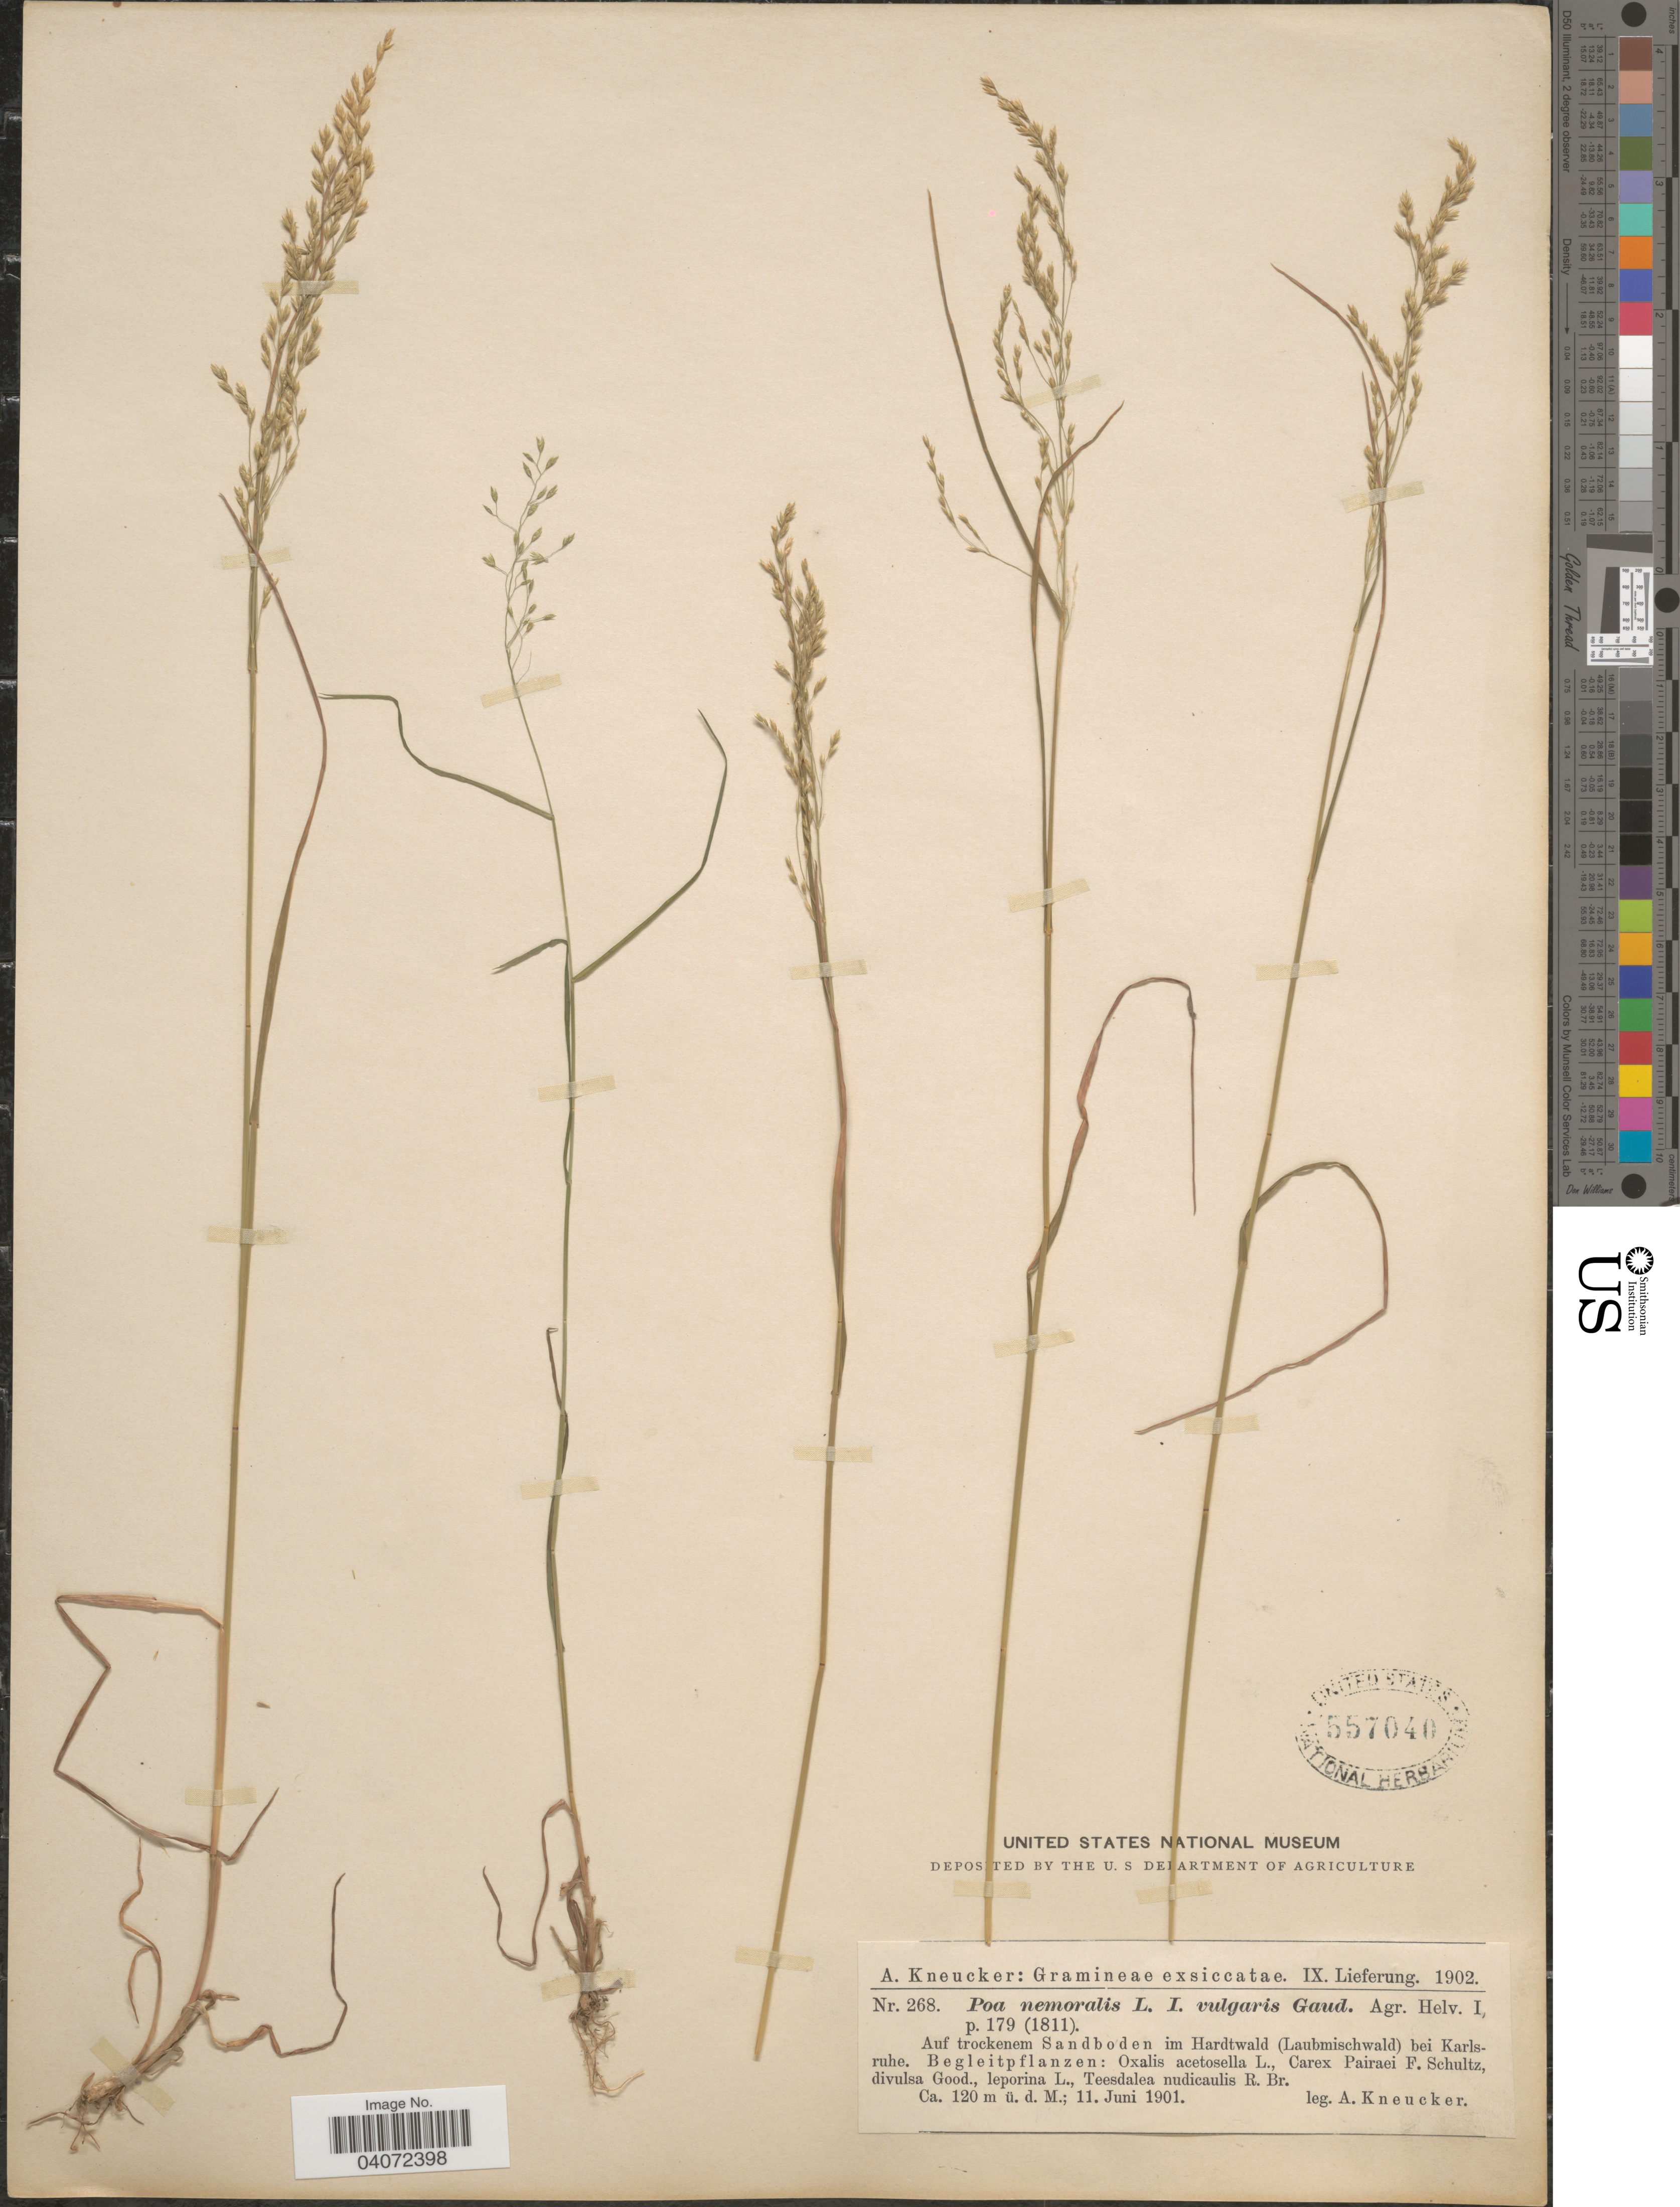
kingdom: Plantae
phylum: Tracheophyta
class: Liliopsida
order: Poales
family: Poaceae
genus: Poa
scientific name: Poa nemoralis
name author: L.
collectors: A. Kneucker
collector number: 268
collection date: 1901-06-11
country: Germany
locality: Auf trockenem Sandboden im Hardtwald (Laubmischwald) bei Karlsruhe.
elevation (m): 120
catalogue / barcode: US 557040